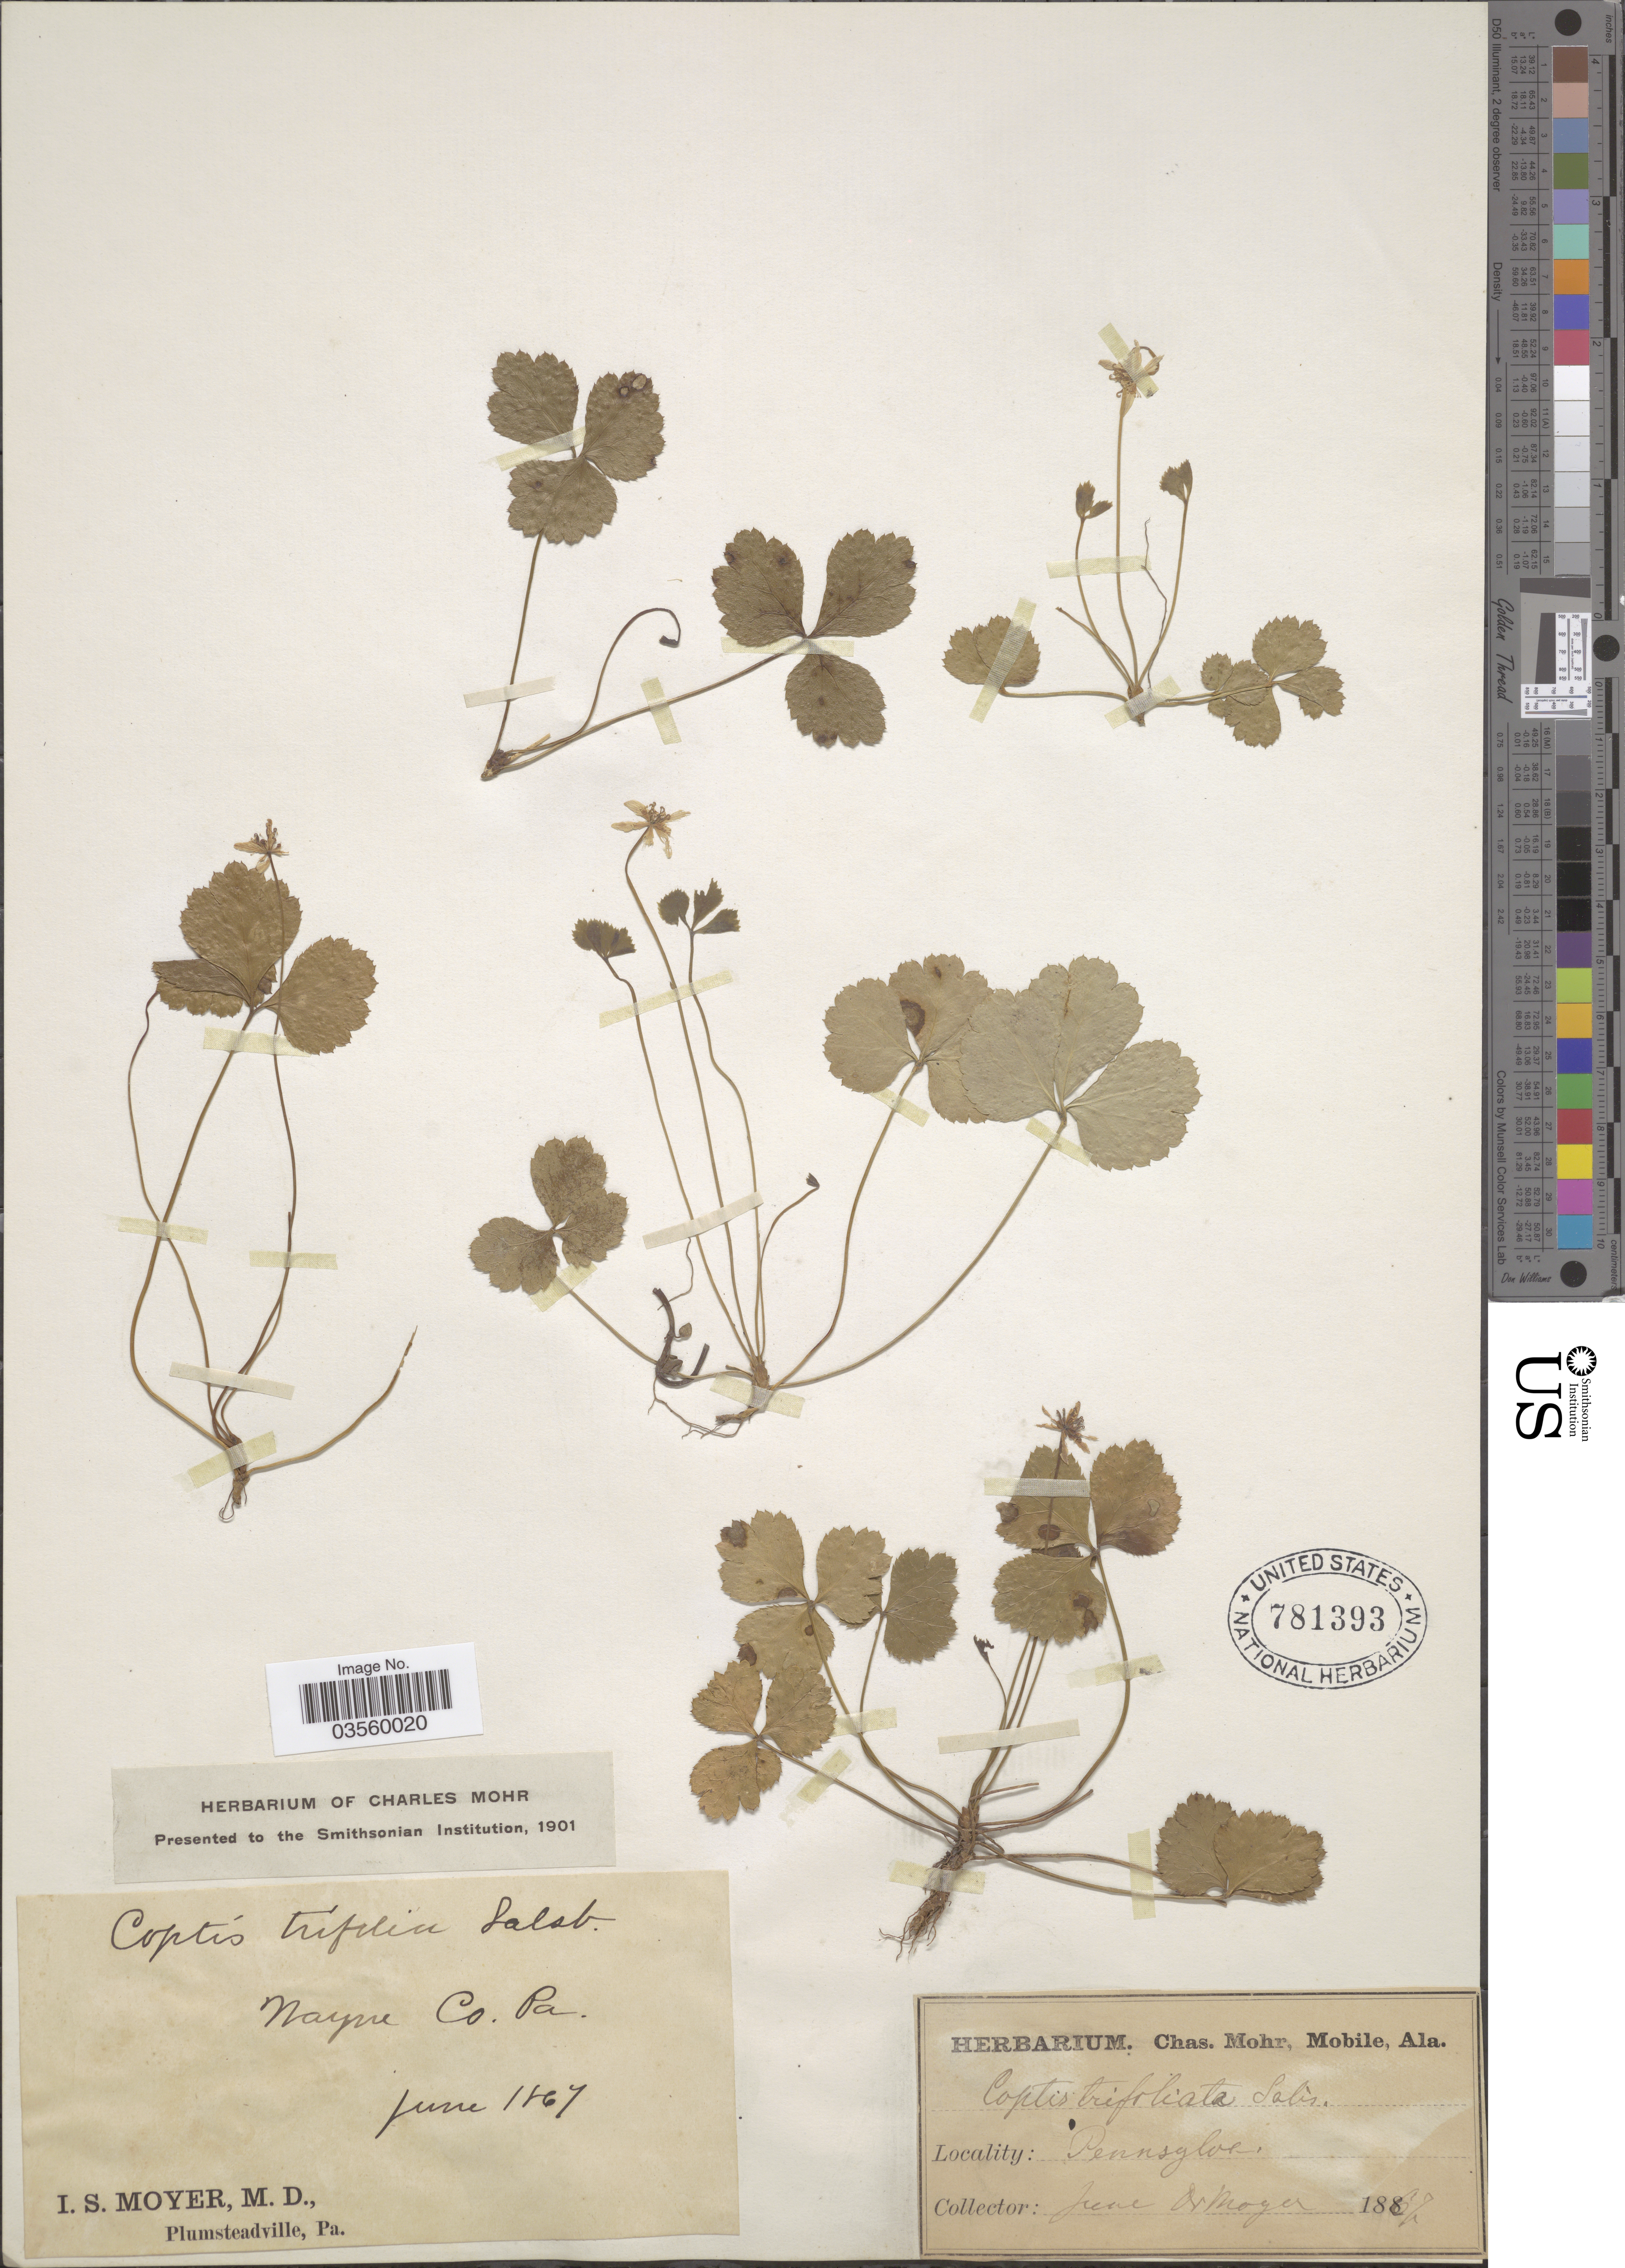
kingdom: Plantae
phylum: Tracheophyta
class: Magnoliopsida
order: Ranunculales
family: Ranunculaceae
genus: Coptis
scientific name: Coptis trifolia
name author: (L.) Salisb.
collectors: I. S. Moyer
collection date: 1867-06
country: United States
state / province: Pennsylvania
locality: Wayne Co.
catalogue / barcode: US 781393